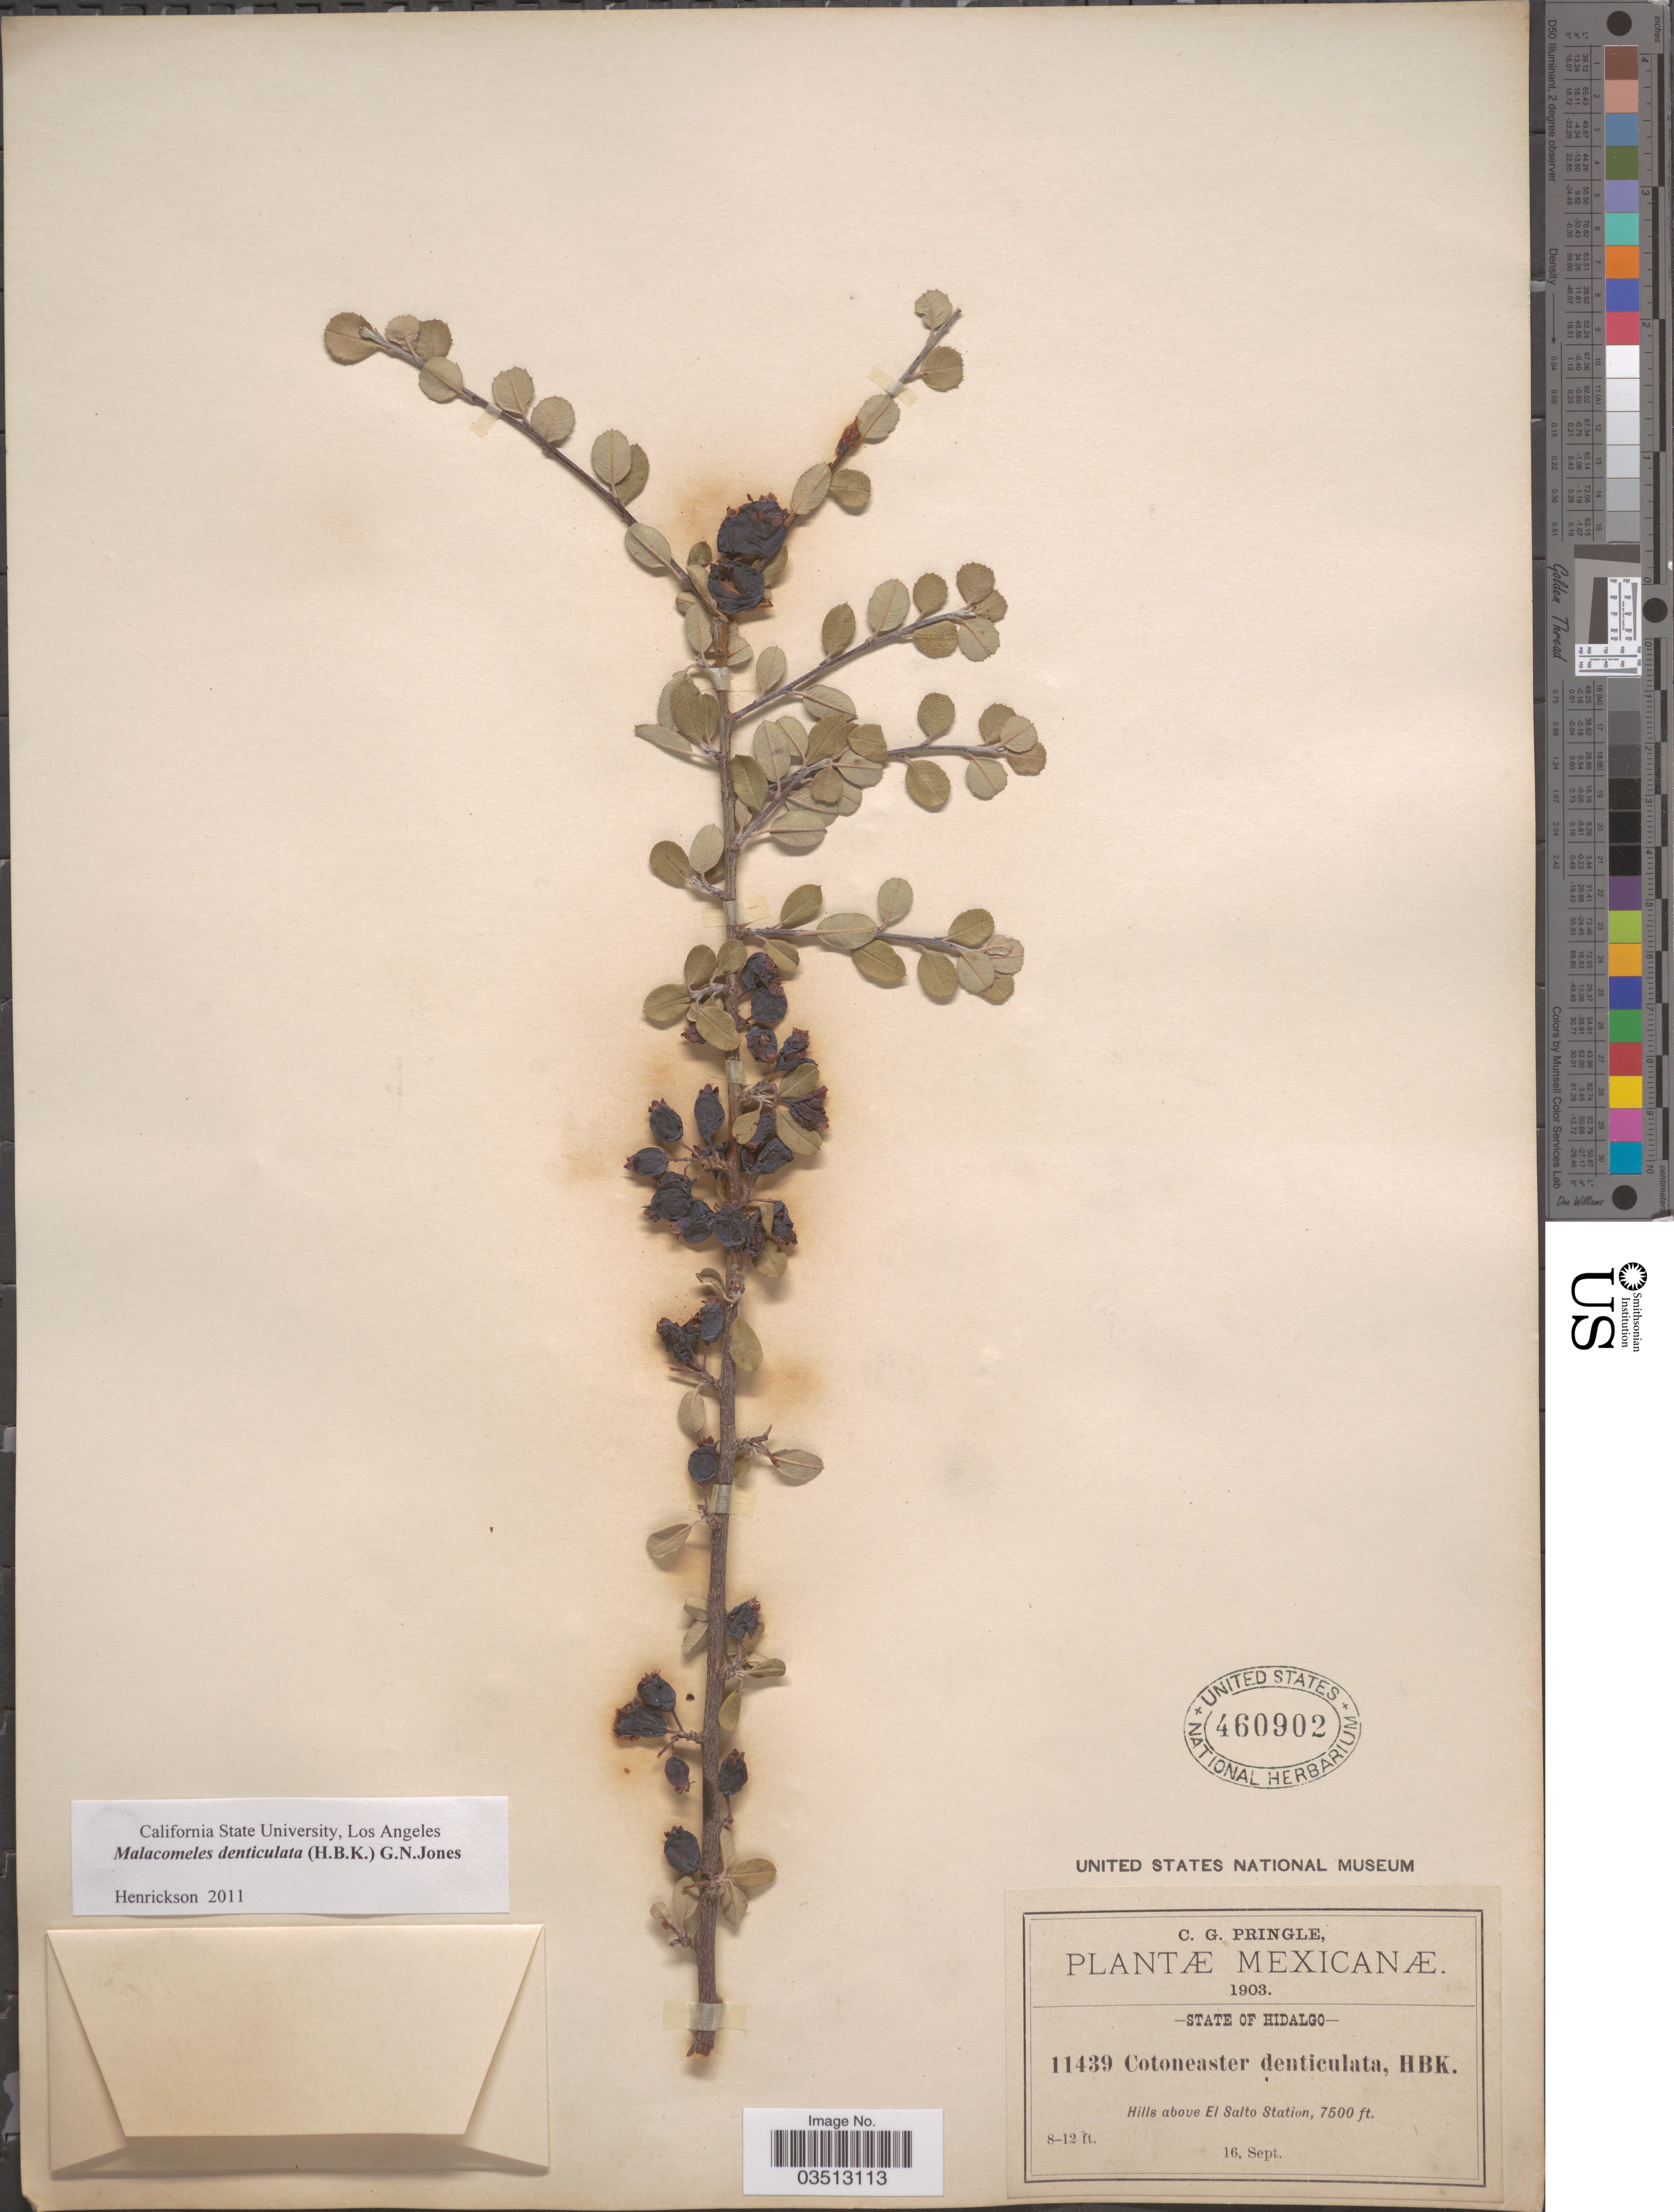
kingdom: Plantae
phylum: Tracheophyta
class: Magnoliopsida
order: Rosales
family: Rosaceae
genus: Malacomeles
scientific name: Malacomeles denticulata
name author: (Kunth) G.N. Jones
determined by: Henrickson, James, (CSLA), California State University at Los Angeles (UNITED STATES)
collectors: C. G. Pringle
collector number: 11439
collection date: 1903-09-16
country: Mexico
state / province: Hidalgo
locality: Hills above El Salto Station.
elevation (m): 2286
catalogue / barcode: US 460902